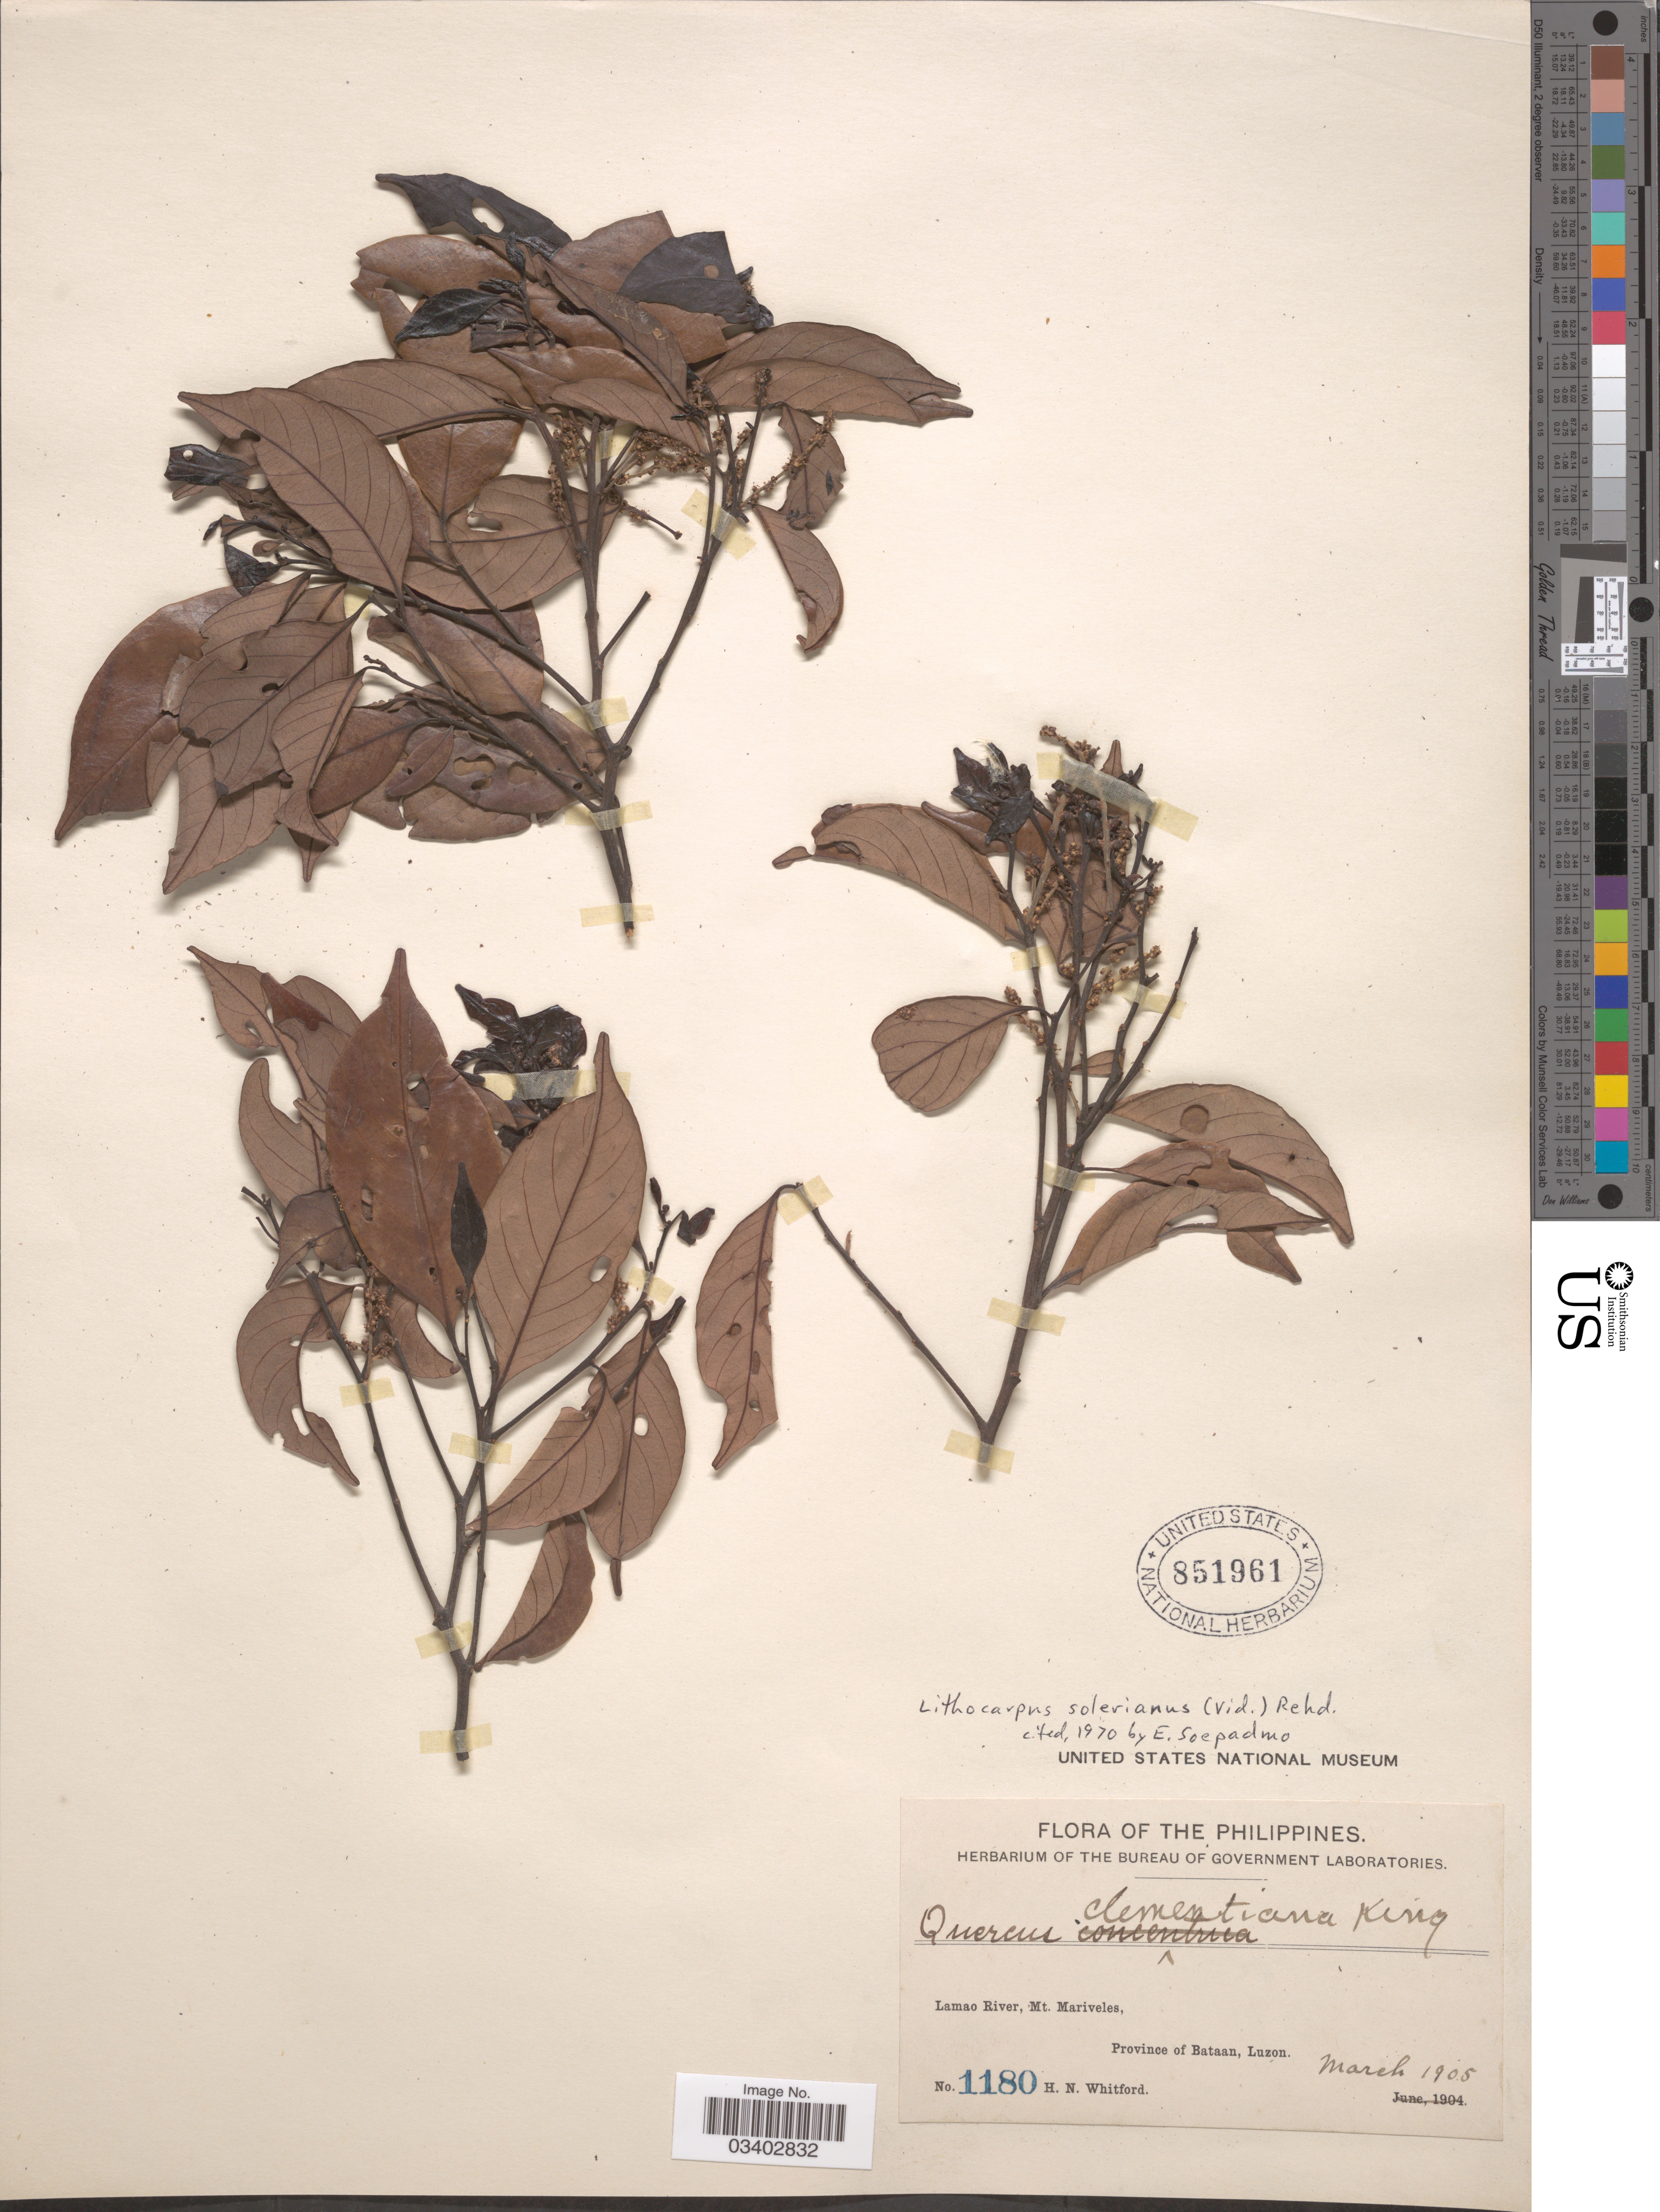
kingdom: Plantae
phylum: Tracheophyta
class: Magnoliopsida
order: Fagales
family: Fagaceae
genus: Lithocarpus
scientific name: Lithocarpus solerianus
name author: (Vidal) Rehder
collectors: H. N. Whitford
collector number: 1180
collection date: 1905-03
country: Philippines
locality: Lamao River, Mt. Mariveles, Province of Bataan, Luzon.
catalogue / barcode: US 851961